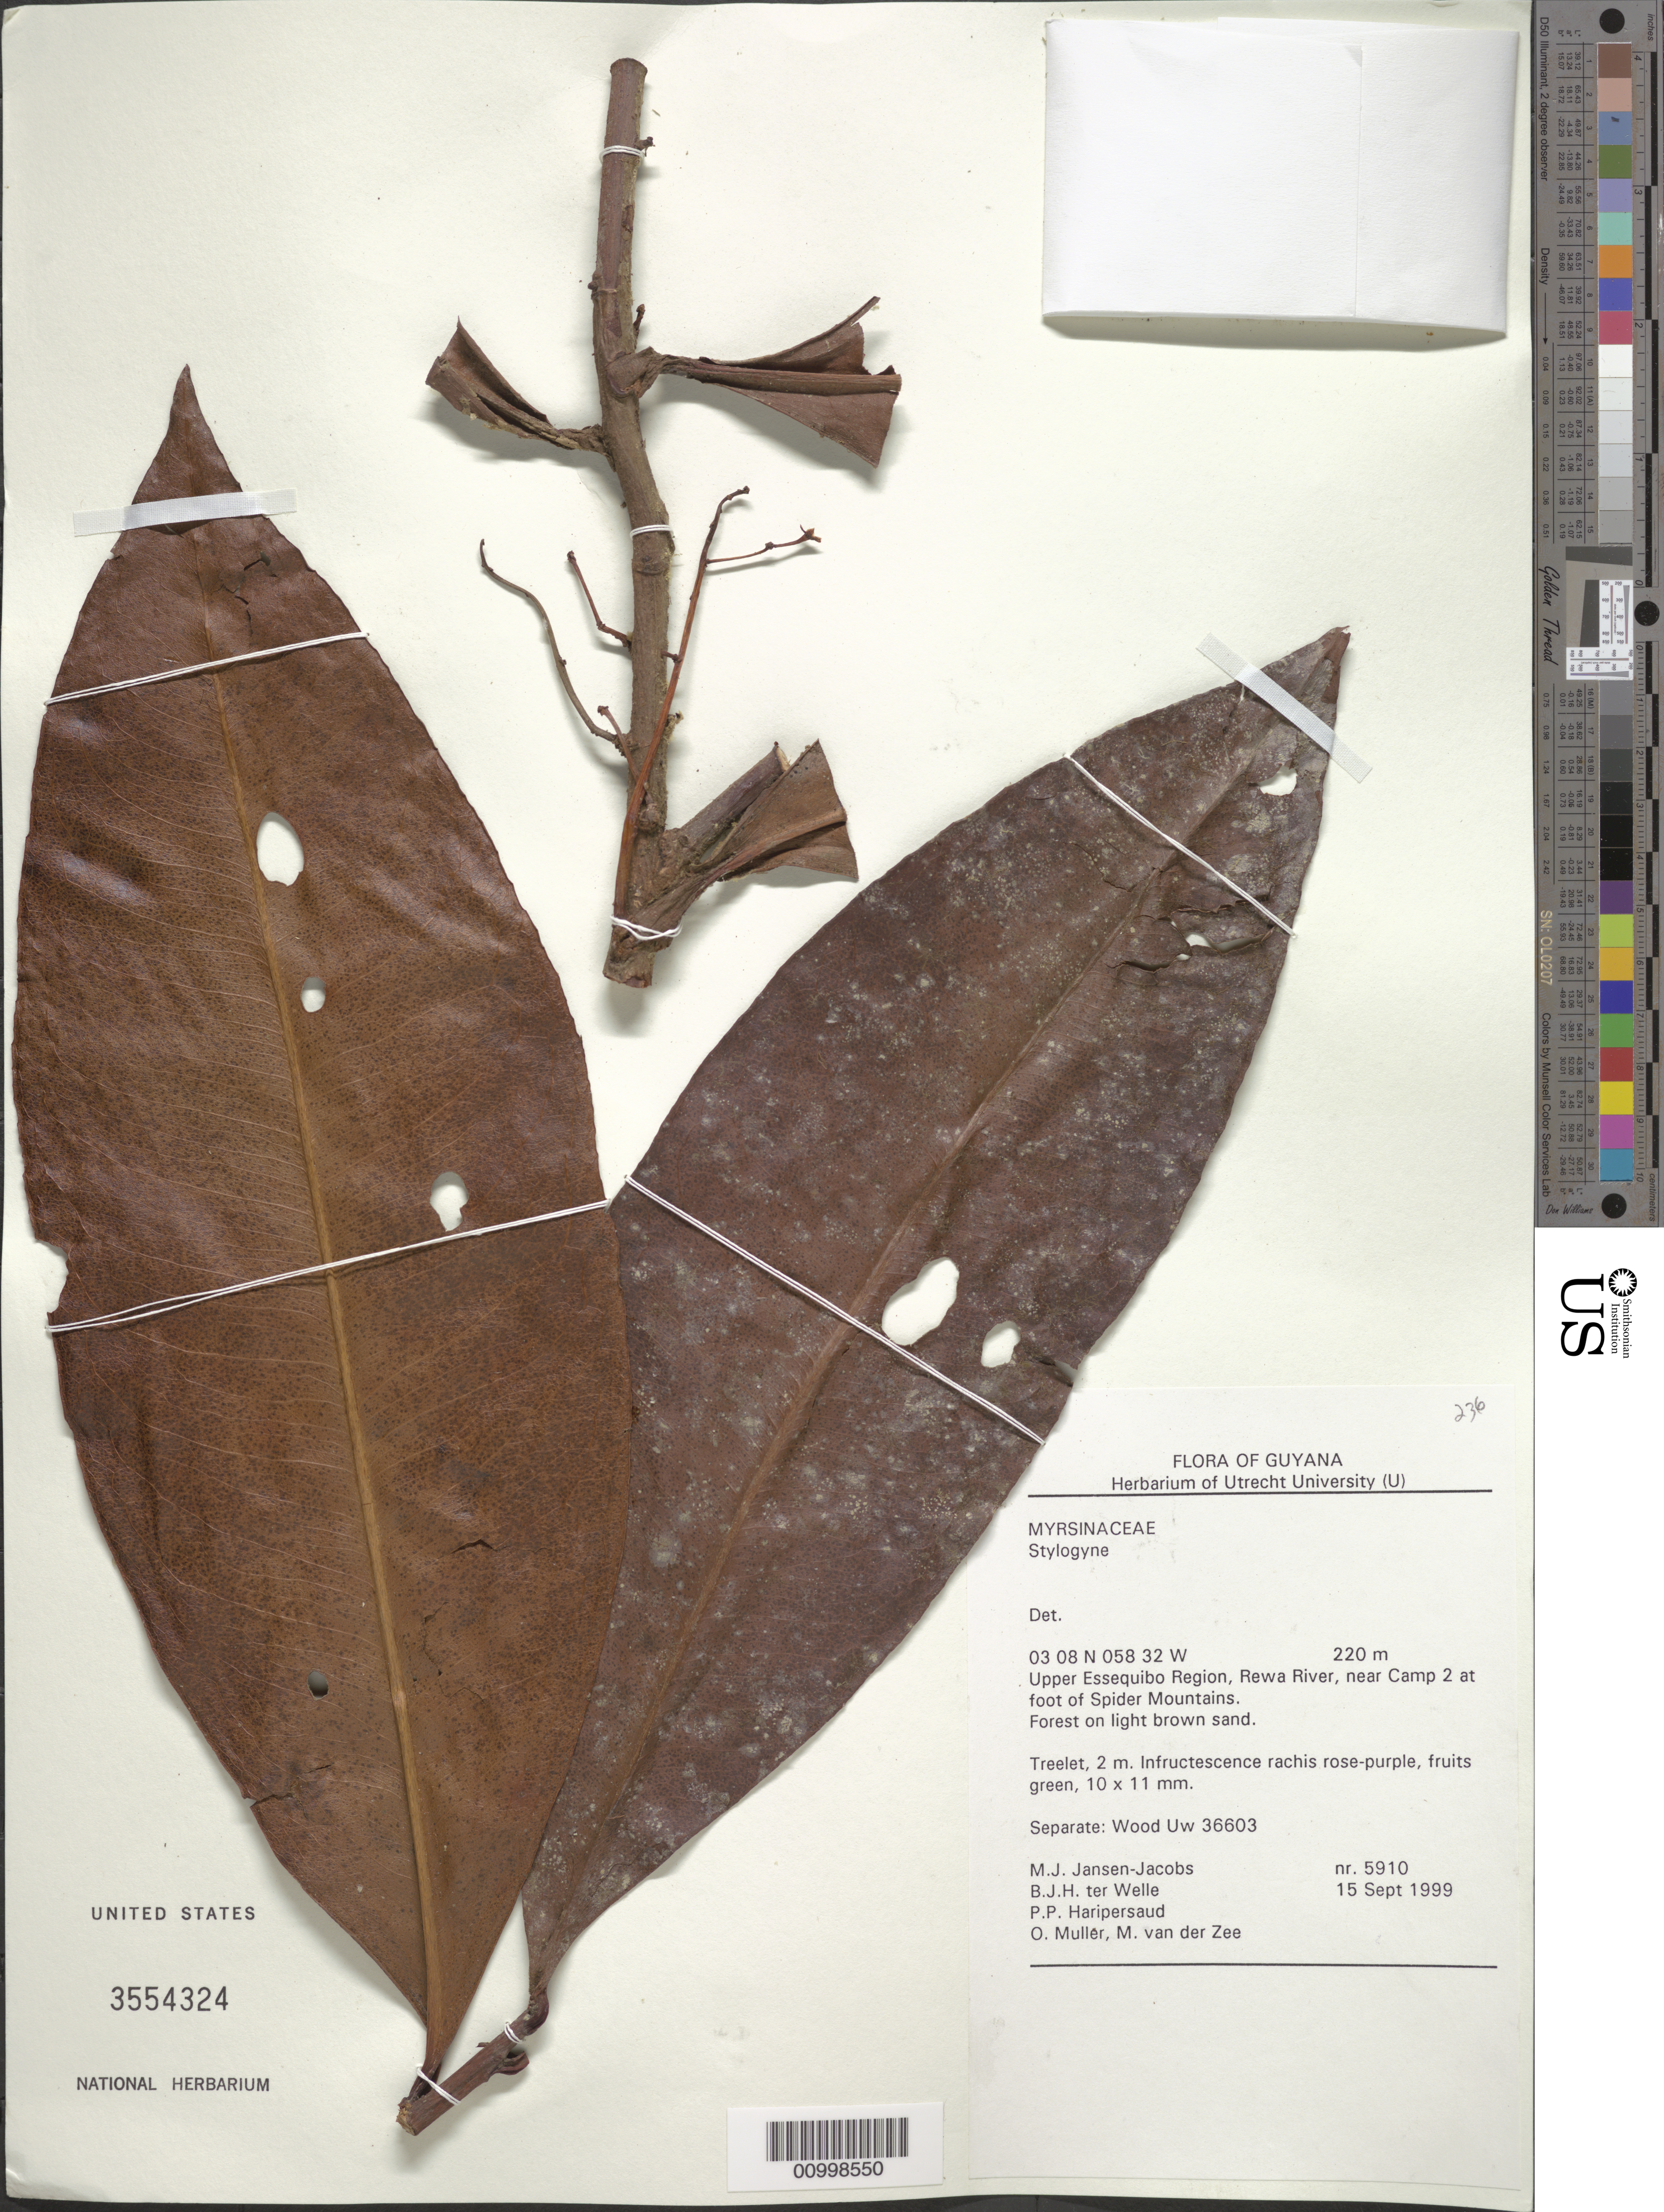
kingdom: Plantae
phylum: Tracheophyta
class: Magnoliopsida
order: Ericales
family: Primulaceae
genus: Stylogyne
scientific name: Stylogyne sp.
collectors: M. J. Jansen-Jacobs, B. Welle, P. Haripersaud, O. Muller & M. van der Zee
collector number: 5910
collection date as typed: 15-Sep-99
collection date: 1999-09-15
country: Guyana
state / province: U. Takutu-U. Essequibo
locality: Rewa River, at foot of Spider Mts., near camp 2, Upper Essequibo Region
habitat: Forest on light brown sand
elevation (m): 220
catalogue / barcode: US 3554324